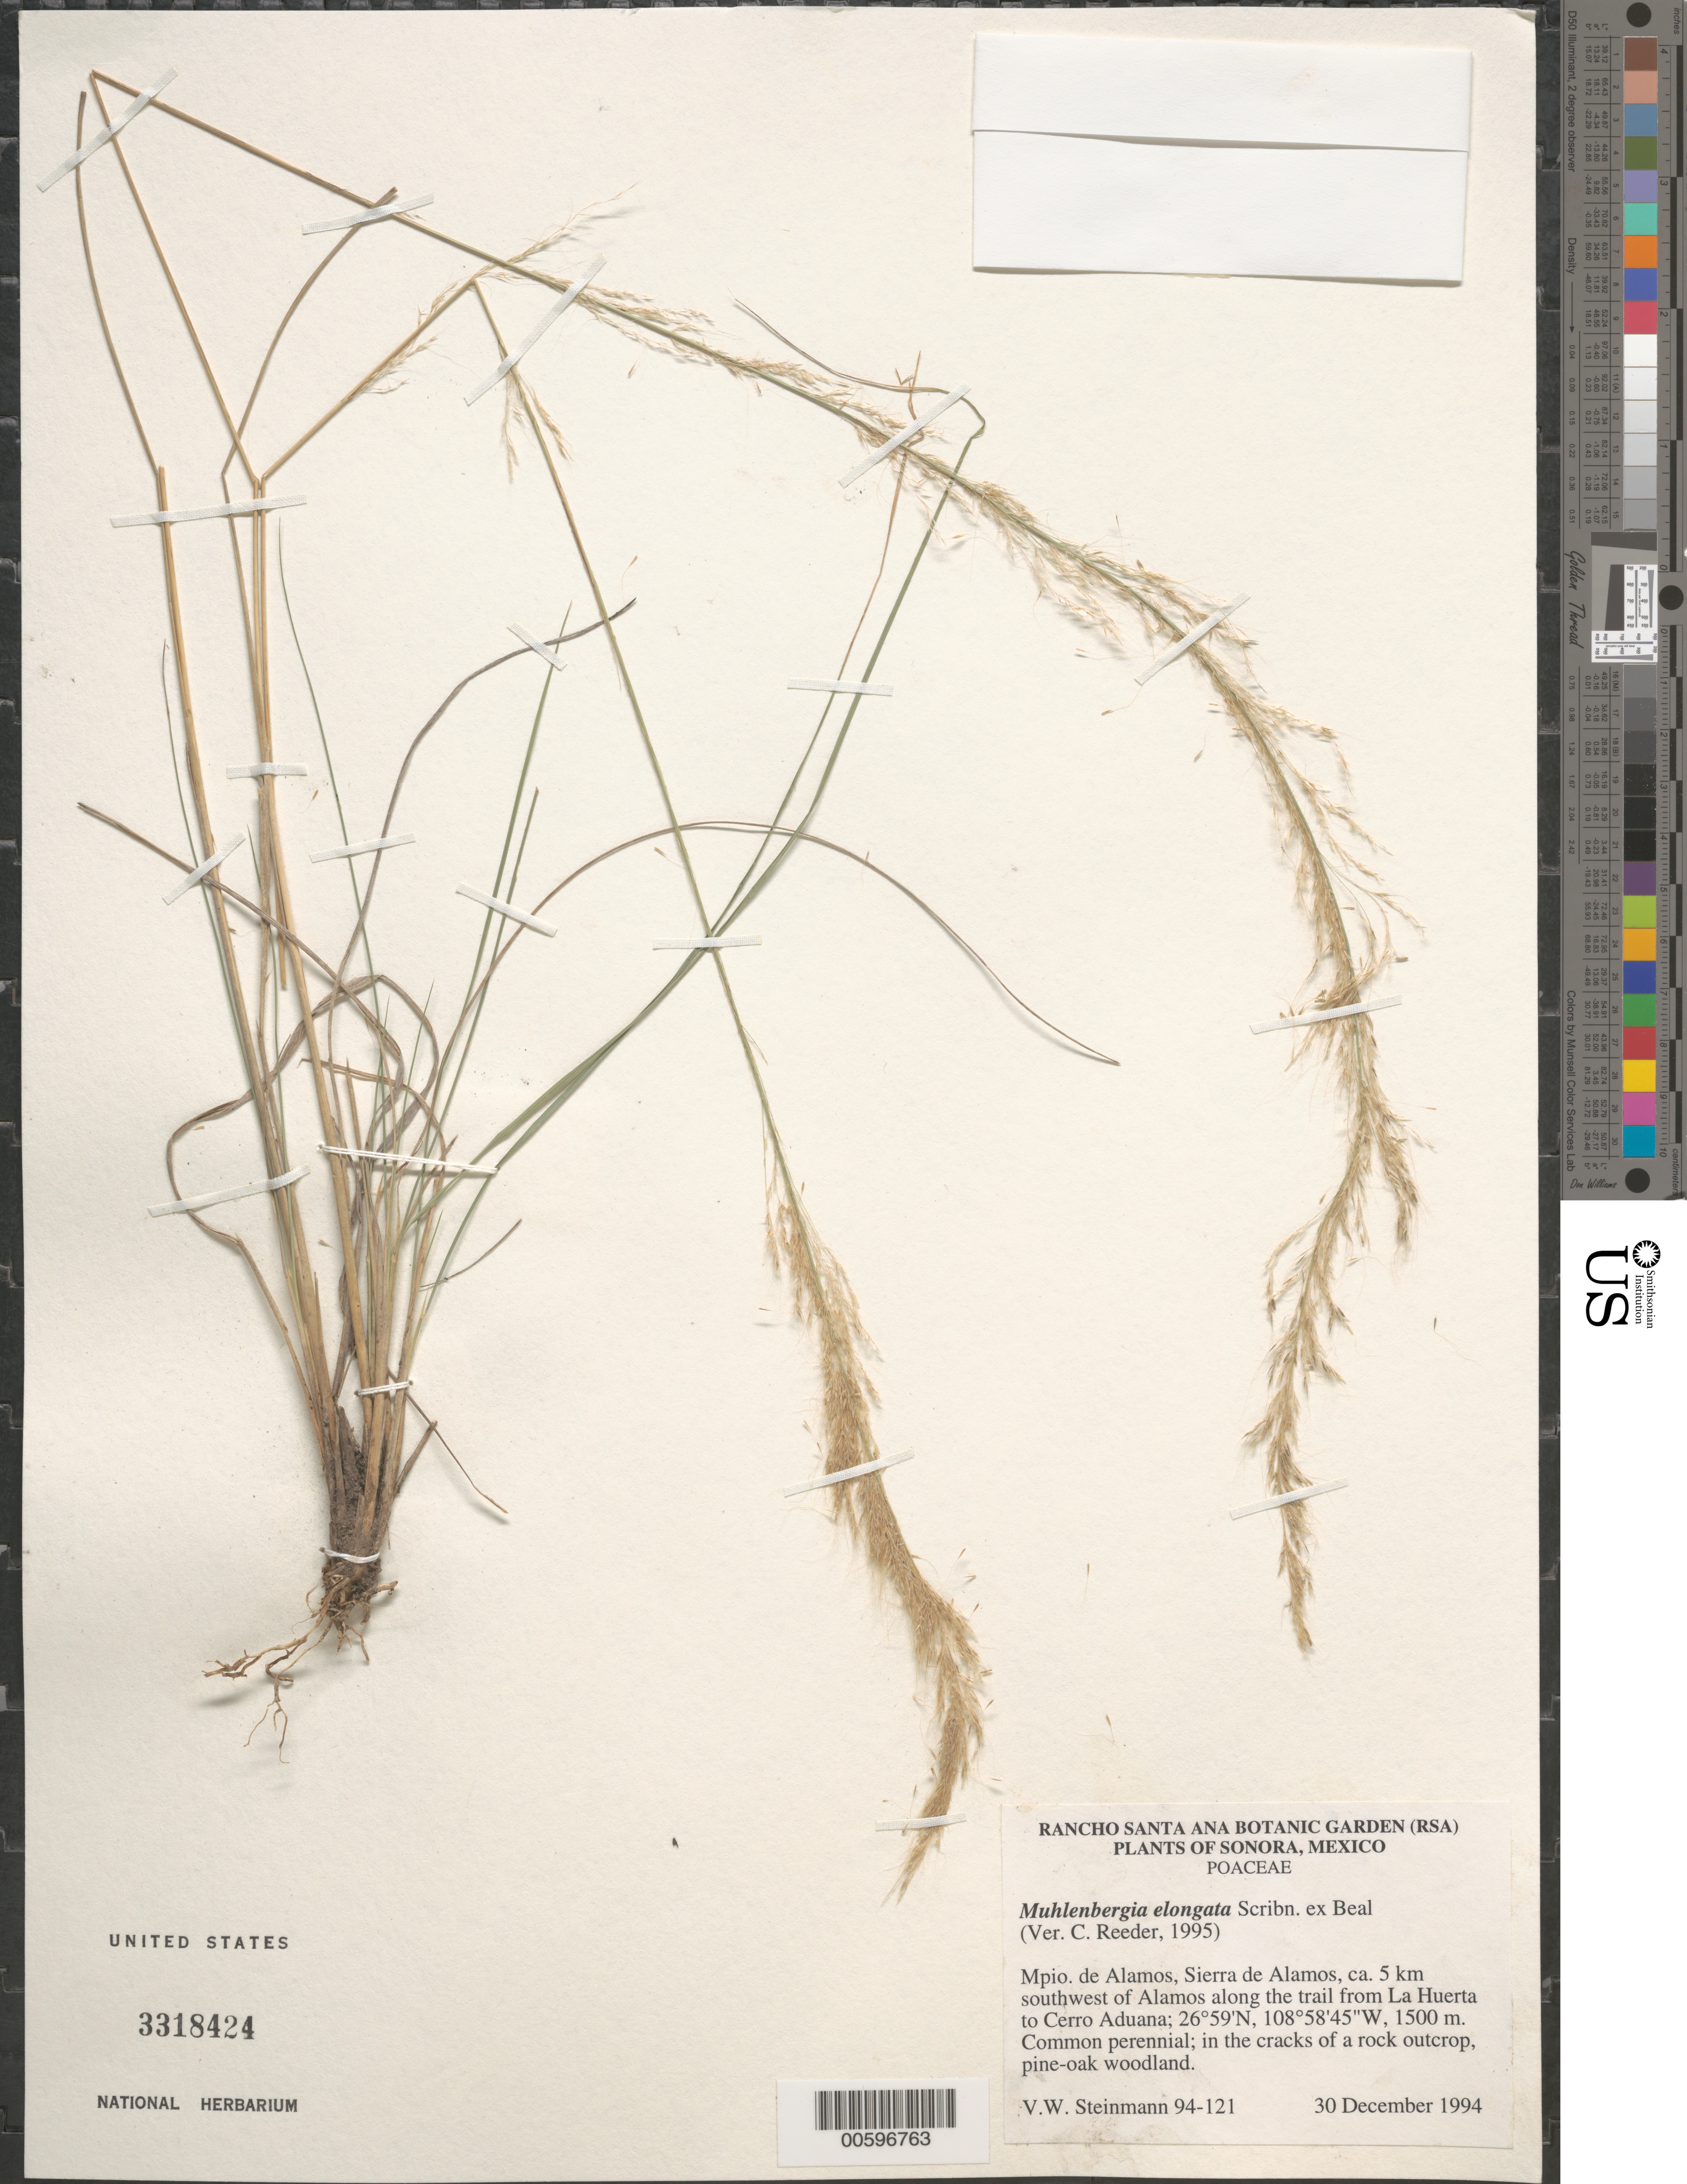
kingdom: Plantae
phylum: Tracheophyta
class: Liliopsida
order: Poales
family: Poaceae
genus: Muhlenbergia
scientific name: Muhlenbergia elongata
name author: Scribn. ex W.J. Beal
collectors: V. W. Steinmann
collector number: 94-121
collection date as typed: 30 Dec 1994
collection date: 1994-12-30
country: Mexico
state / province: Sonora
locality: Mpio. de Alamos, Sierra de Alamo, ca 5 km SW of Alamos along the trail from La Huerta to Cerro Aduana.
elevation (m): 1500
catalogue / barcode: US 3318424